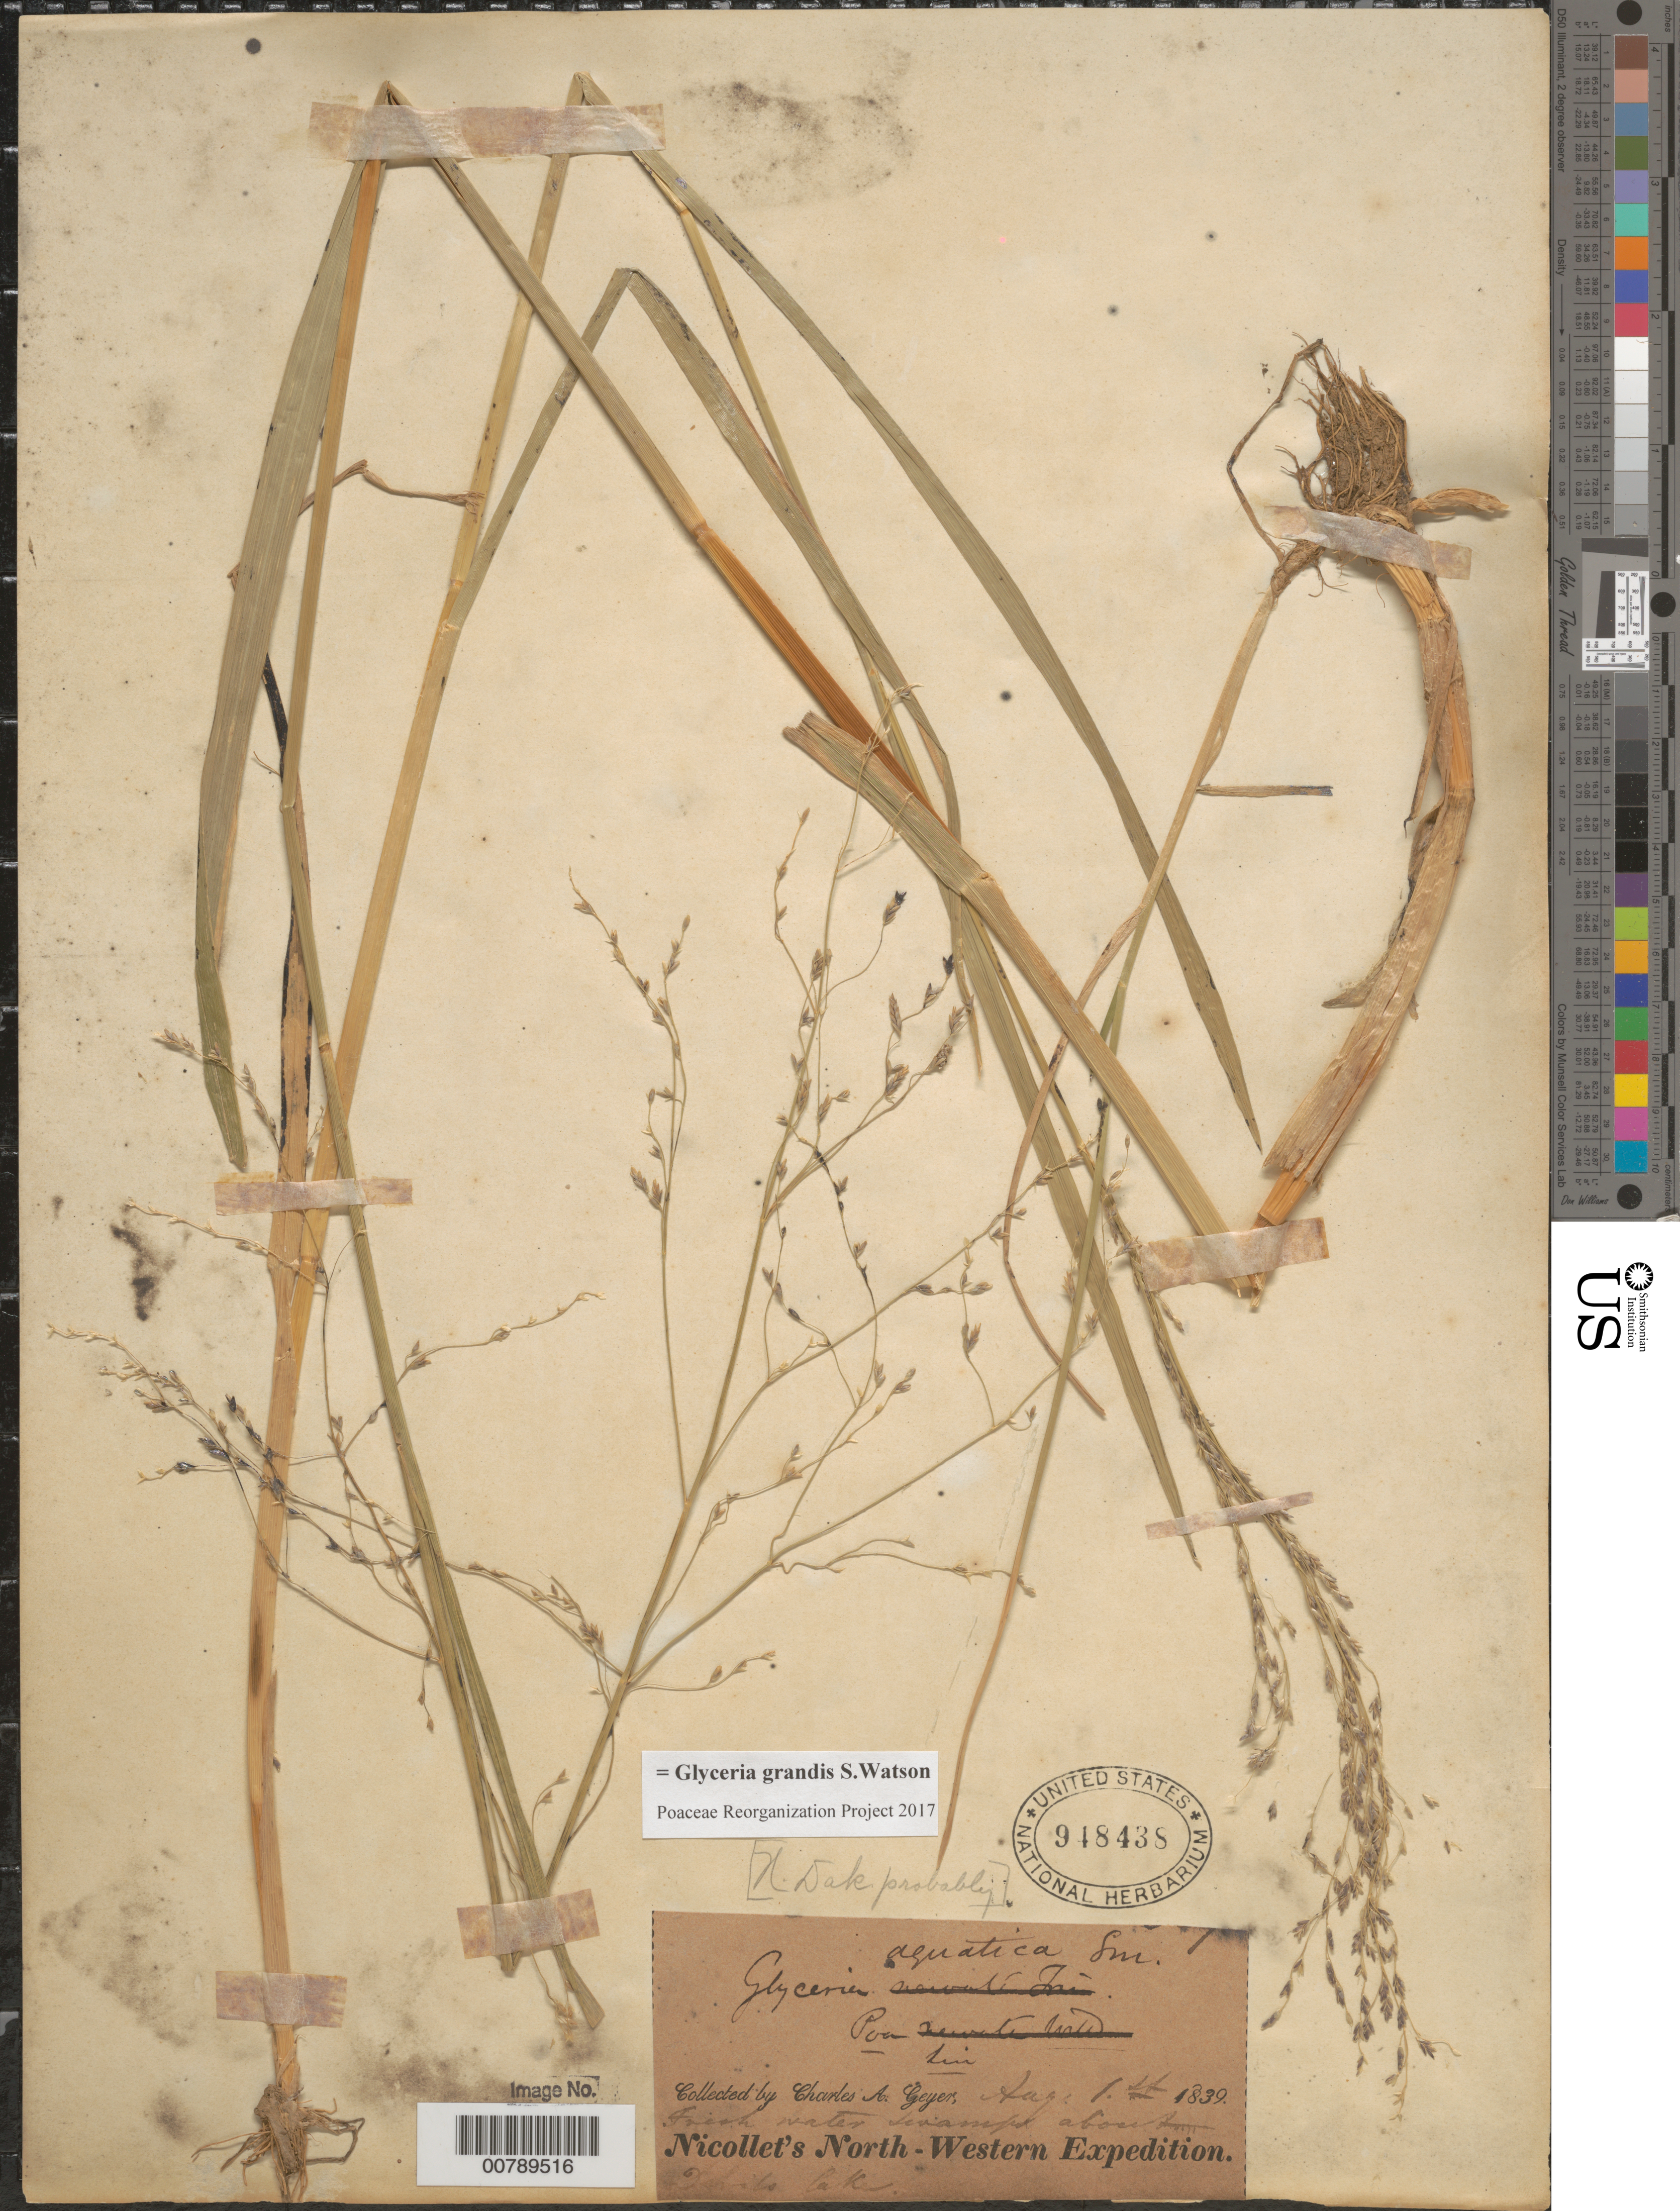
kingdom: Plantae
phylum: Tracheophyta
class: Liliopsida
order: Poales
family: Poaceae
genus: Glyceria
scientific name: Glyceria grandis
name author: S. Watson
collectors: C. Geyer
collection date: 1839-08-01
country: United States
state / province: North Dakota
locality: Above Devils lake.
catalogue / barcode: US 948438